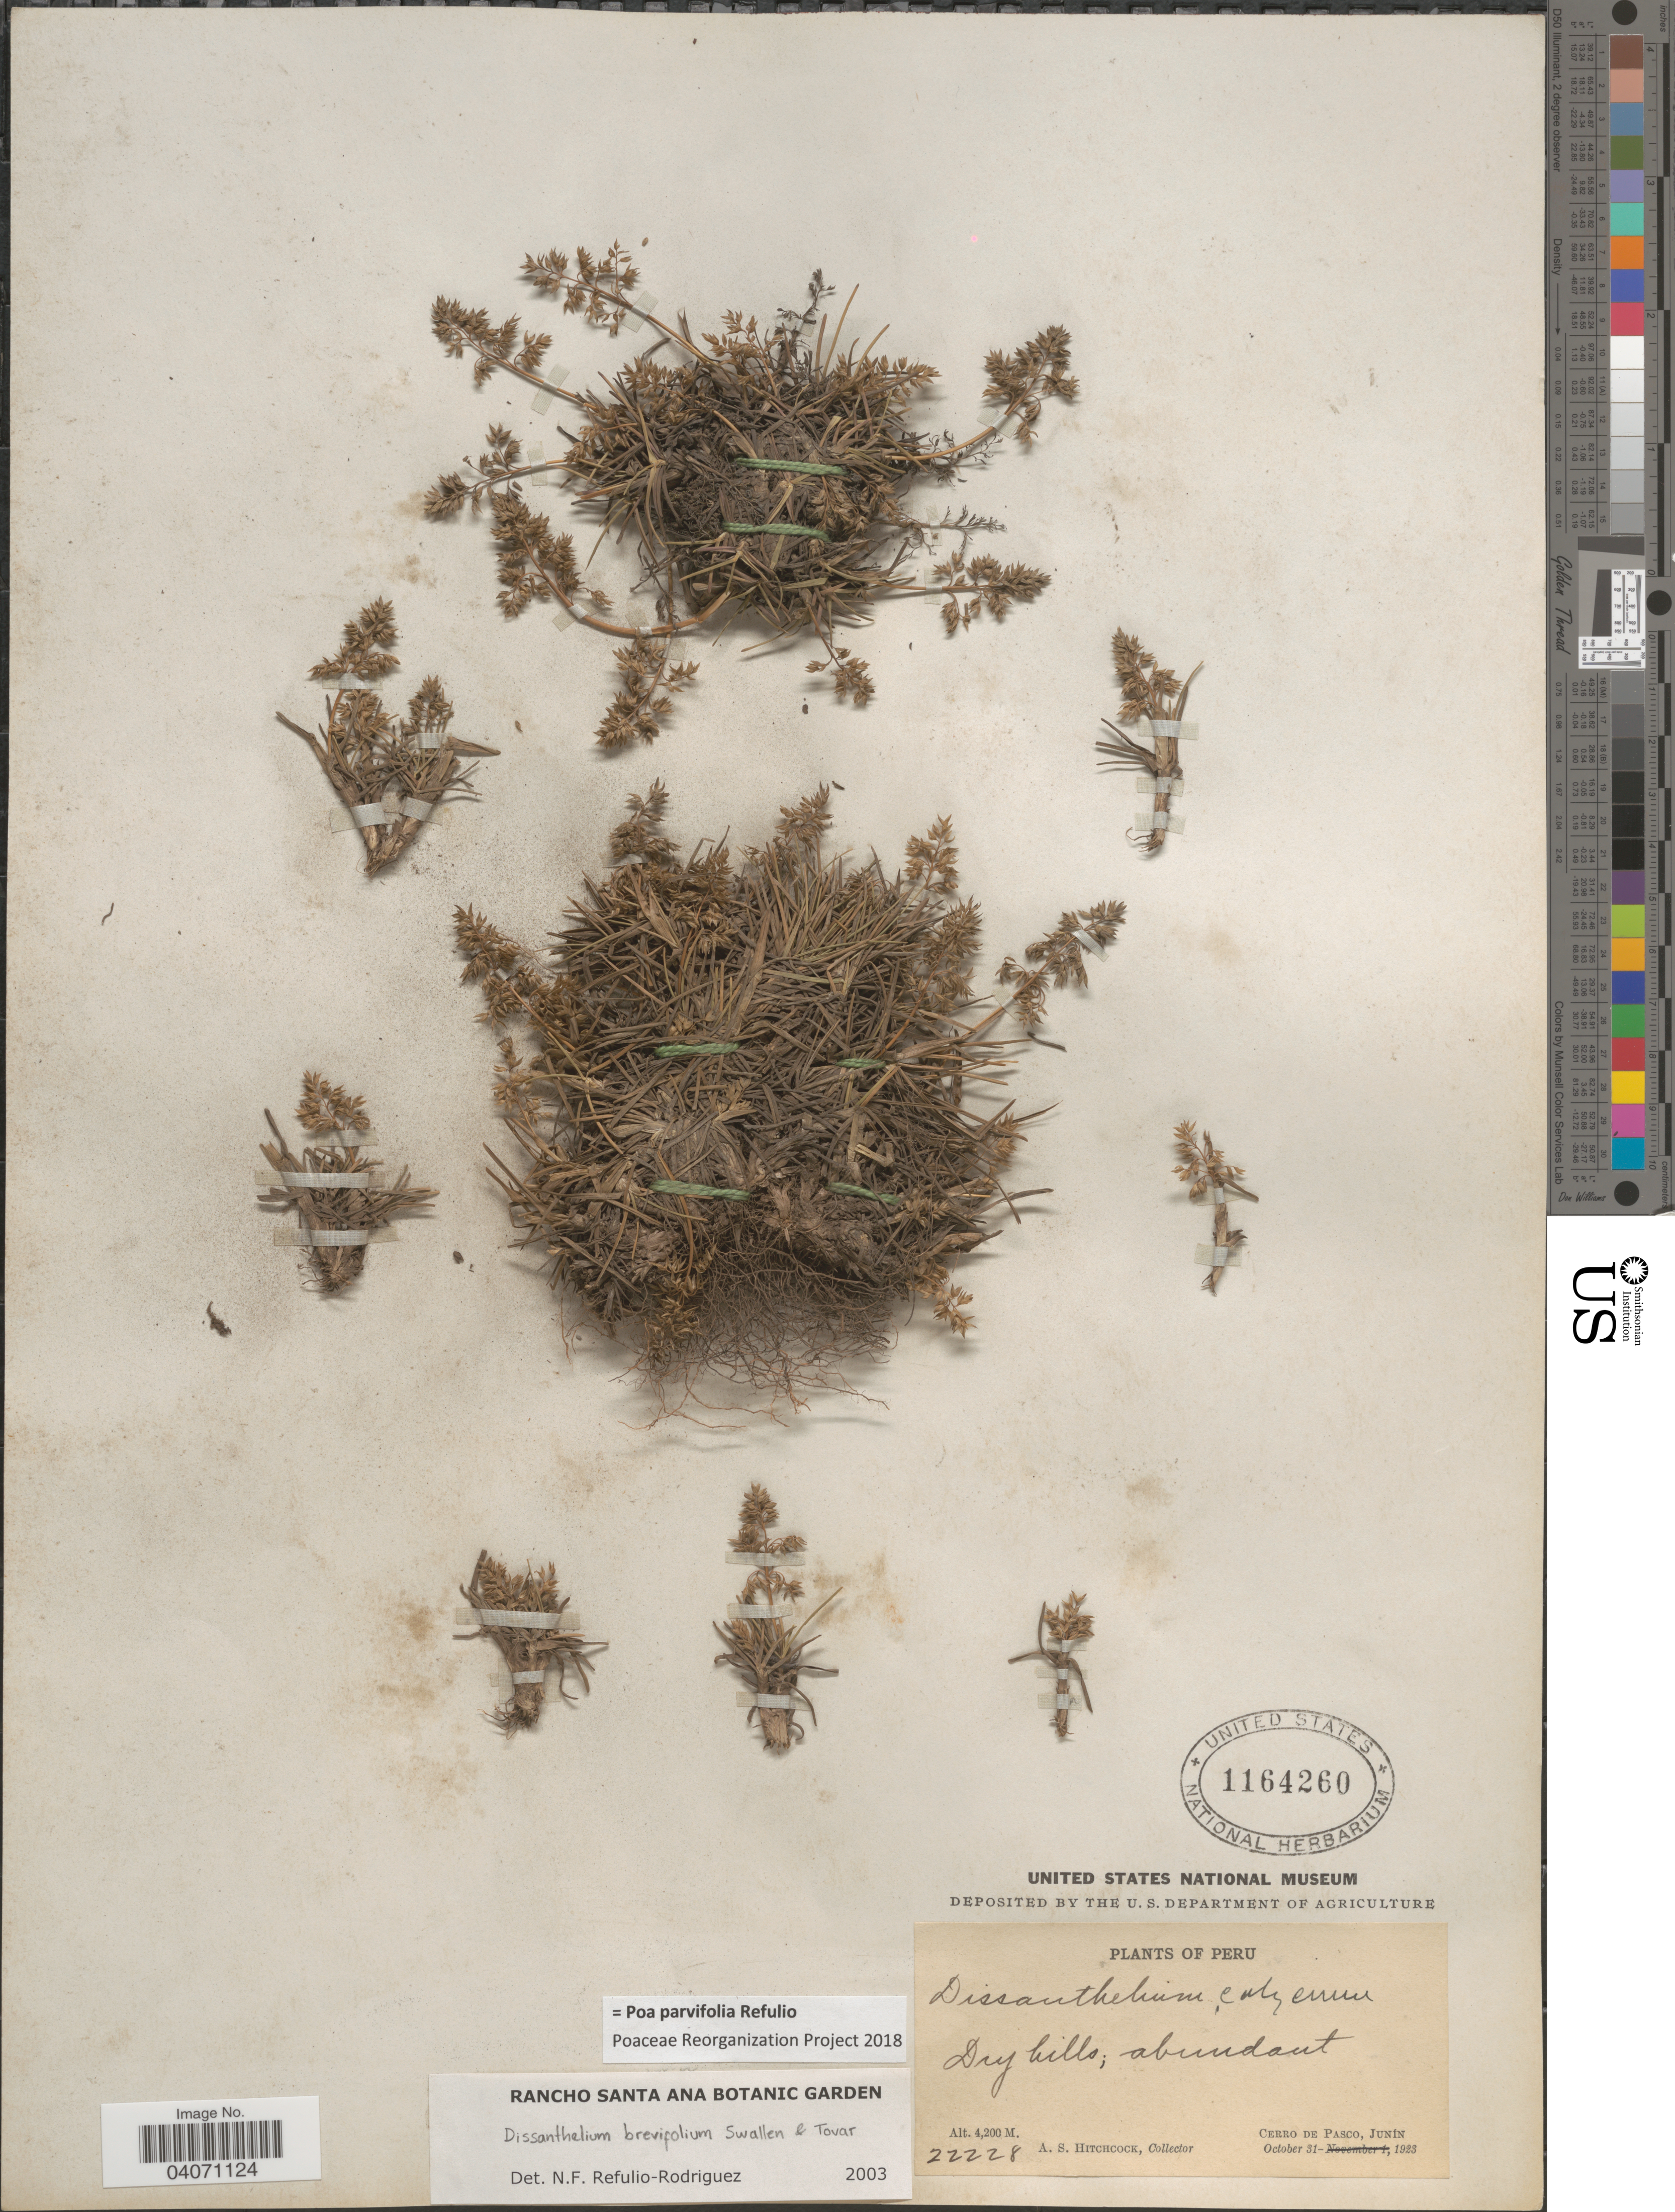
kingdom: Plantae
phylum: Tracheophyta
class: Liliopsida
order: Poales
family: Poaceae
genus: Poa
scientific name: Poa parvifolia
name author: Refulio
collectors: A. S. Hitchcock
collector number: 22228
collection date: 1923-10-31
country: Peru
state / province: Junín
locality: Dry hill, abundant. Cerro de Pasco.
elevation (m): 4200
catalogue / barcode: US 1164260